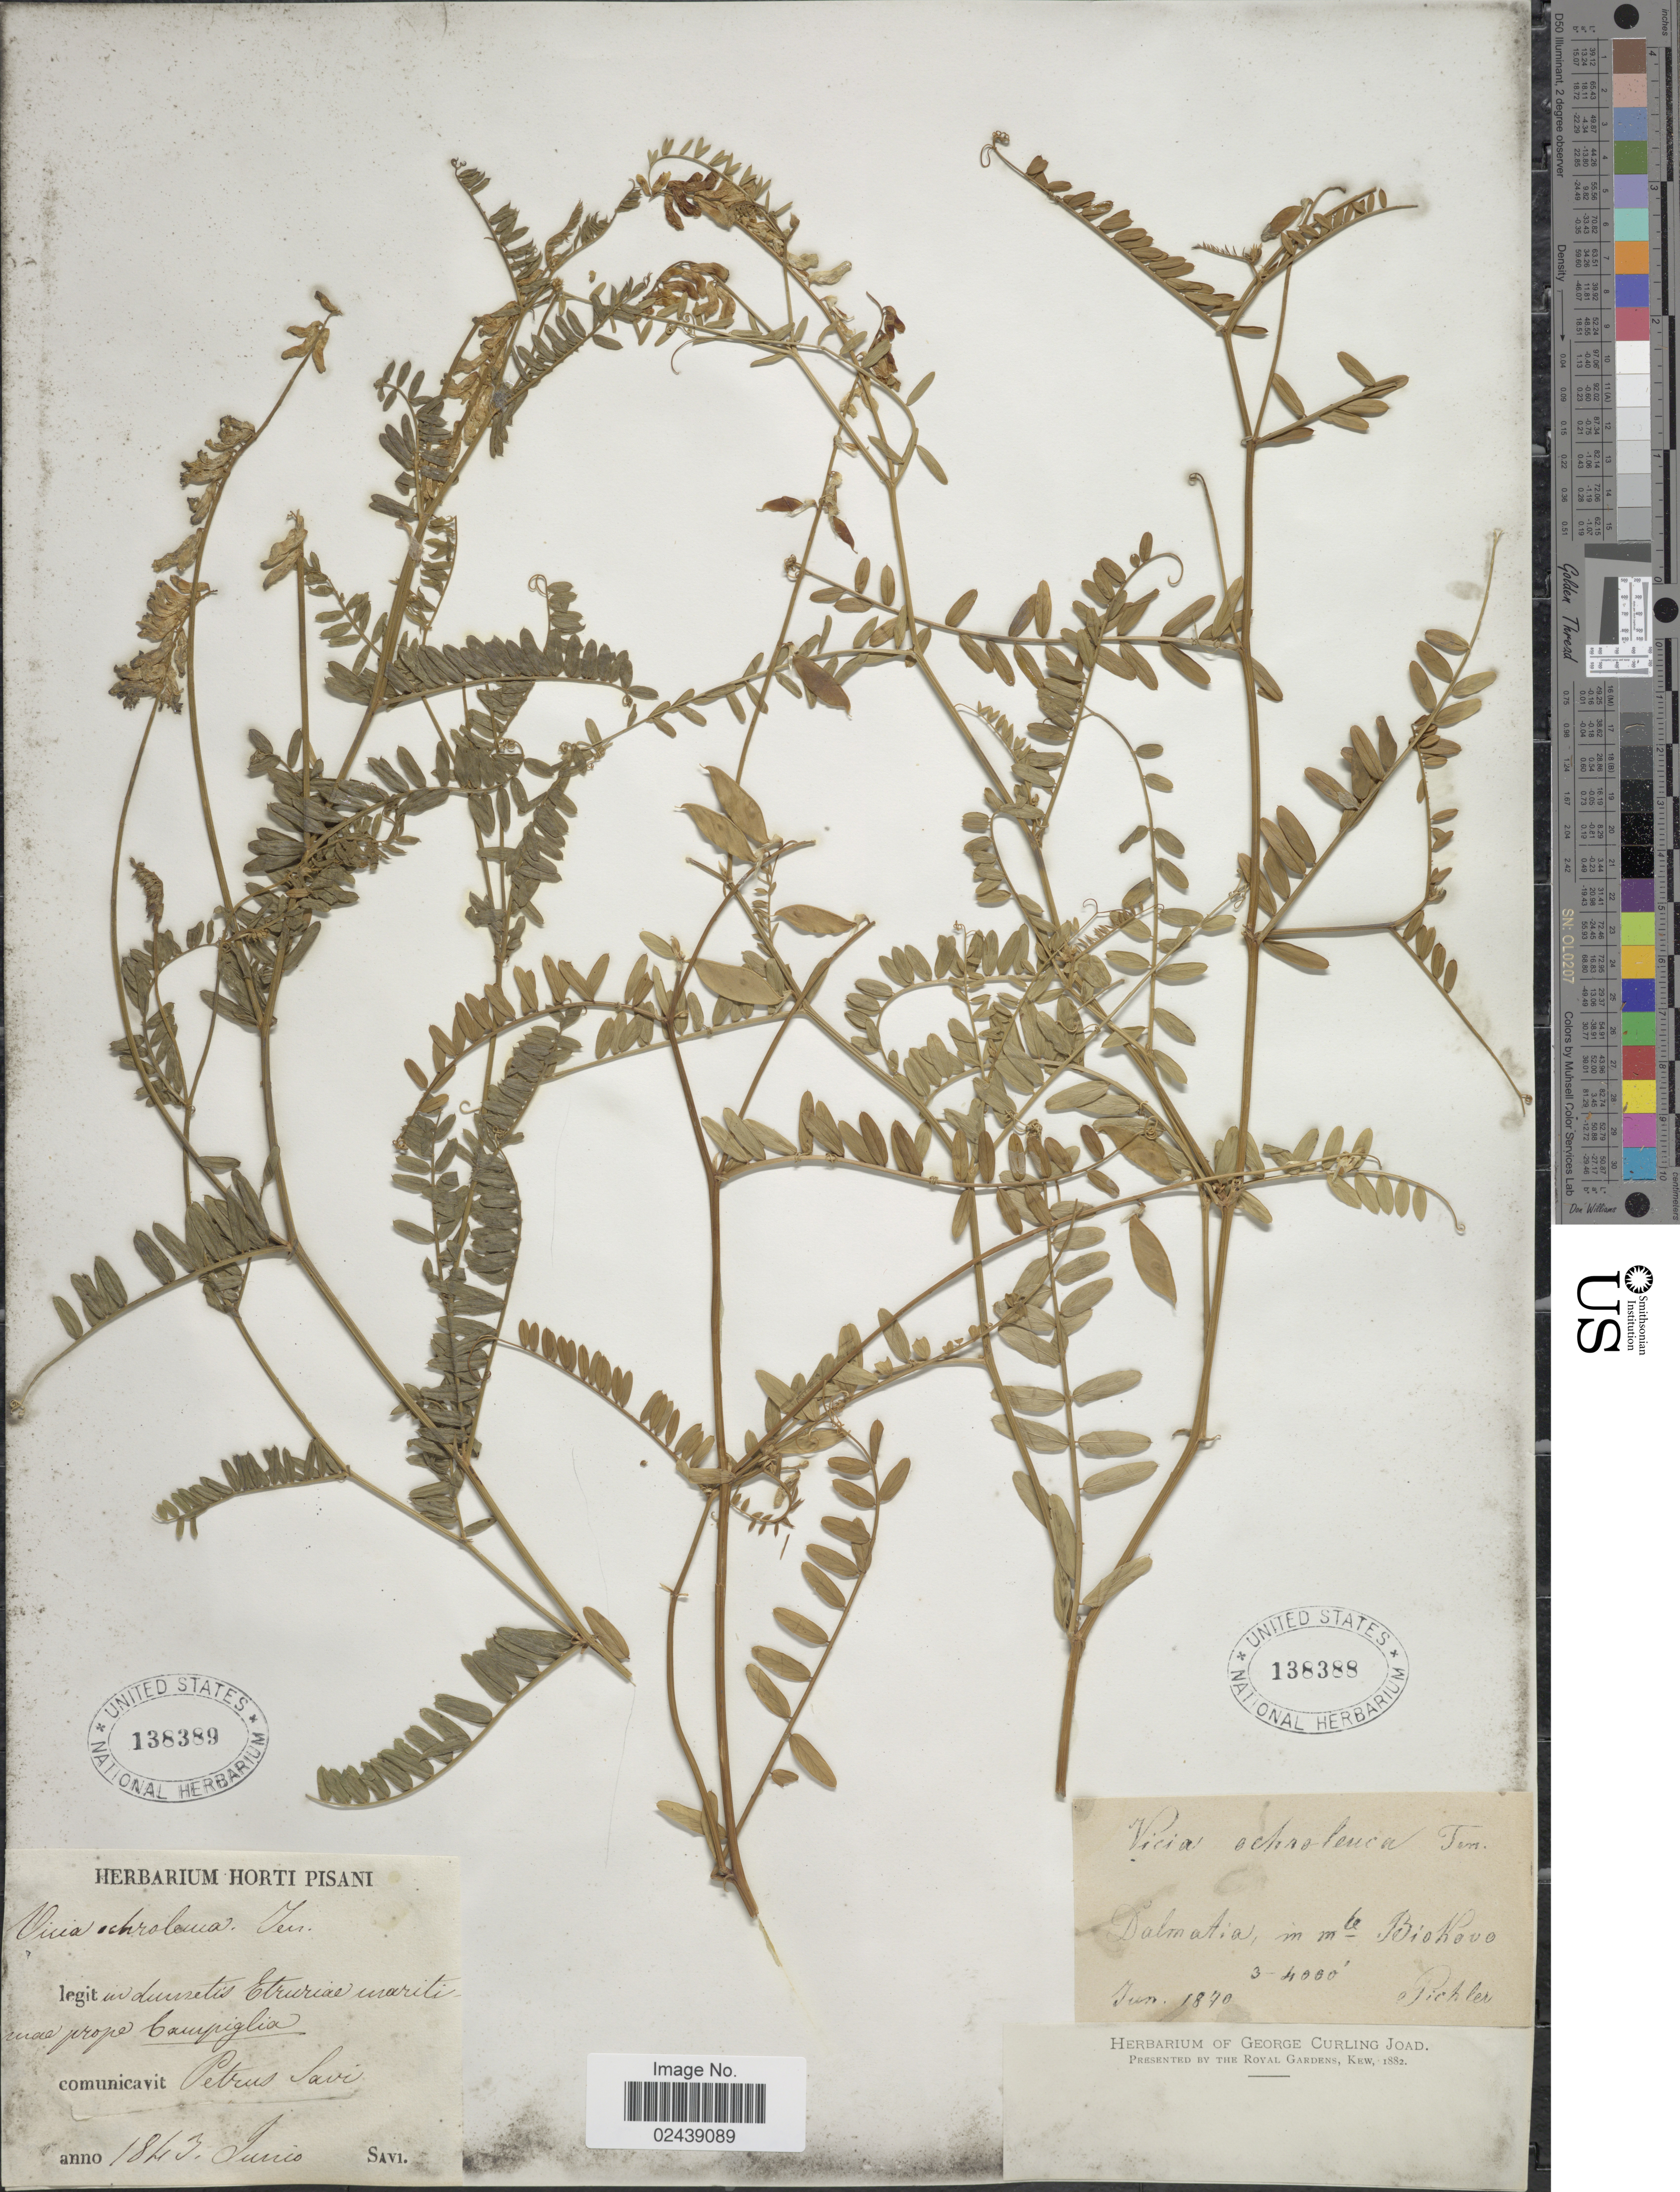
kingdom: Plantae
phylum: Tracheophyta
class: Magnoliopsida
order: Fabales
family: Fabaceae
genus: Vicia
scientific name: Vicia ochroleuca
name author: Ten.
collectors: -- Richter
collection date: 1870-06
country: Croatia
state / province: Split-Dalmatia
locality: Dalmatia, in mte Biokovo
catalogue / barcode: US 138388